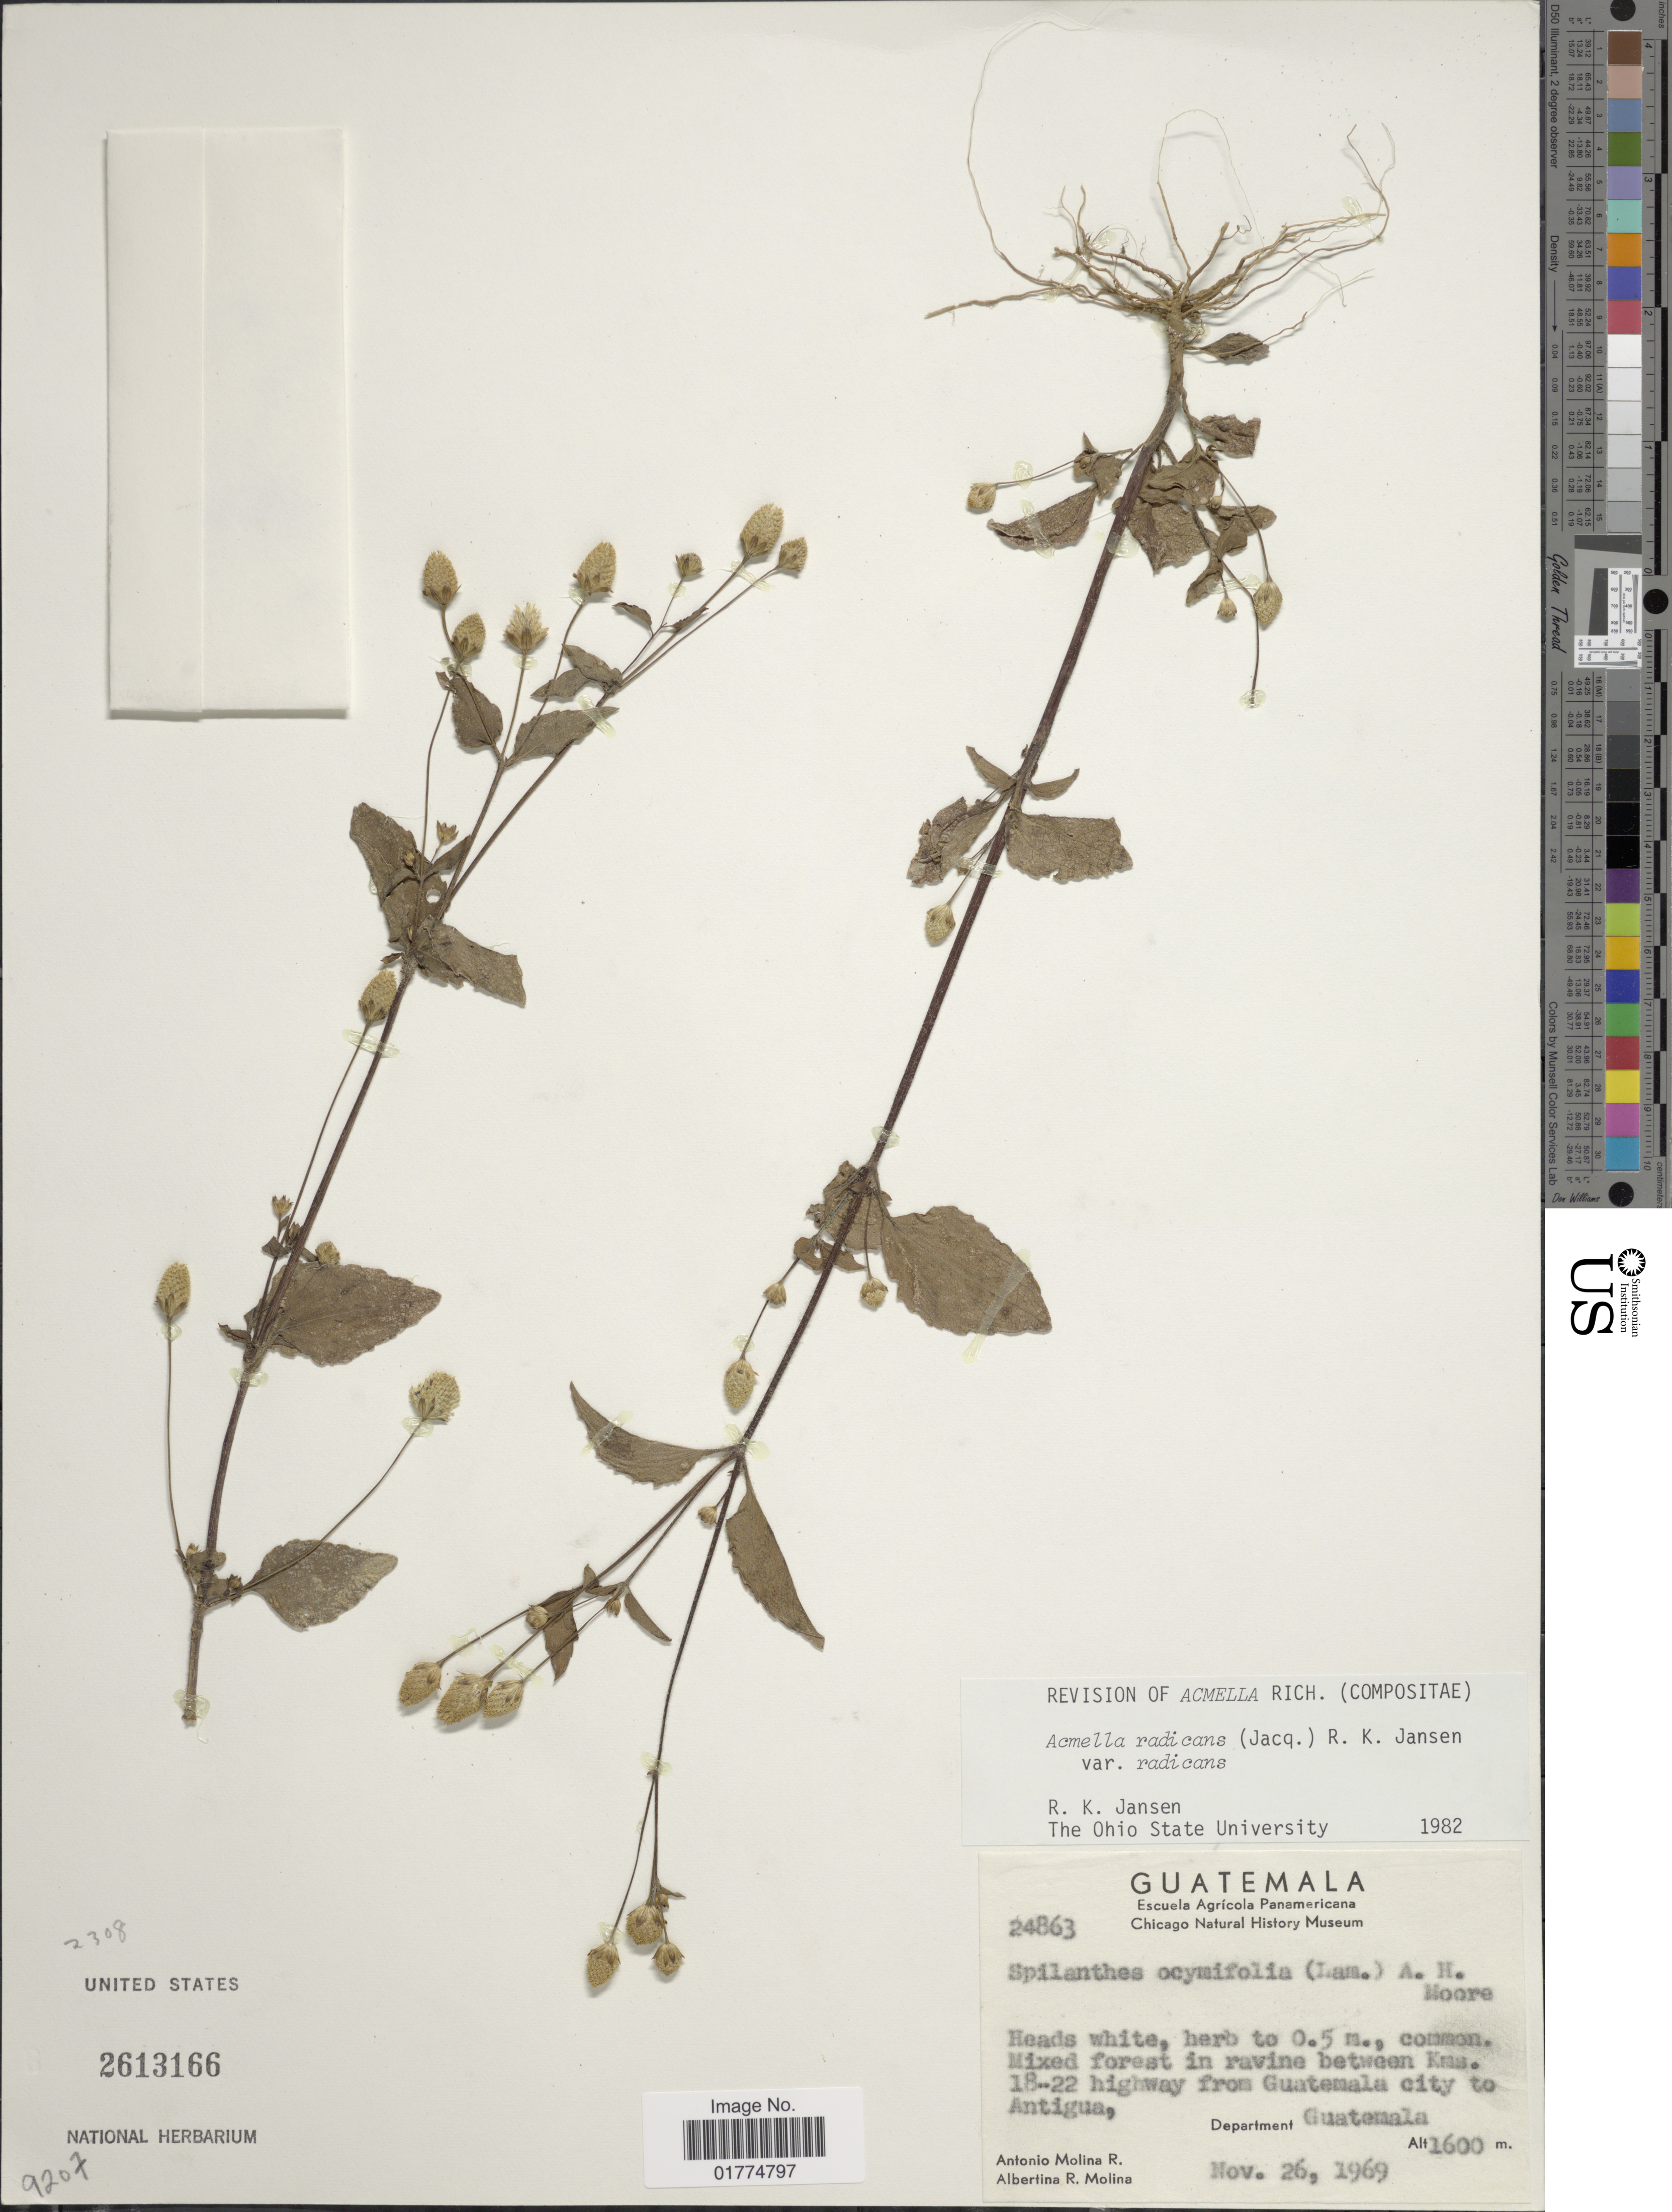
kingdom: Plantae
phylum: Tracheophyta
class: Magnoliopsida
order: Asterales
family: Asteraceae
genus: Acmella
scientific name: Acmella radicans var. radicans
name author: (Jacq.) R.K. Jansen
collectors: A. Molina R. & A. R. Molina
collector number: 24863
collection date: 1969-11-26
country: Guatemala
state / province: Guatemala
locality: Between Kms. 18-22 highway from Guatemala City to Antigua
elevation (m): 1600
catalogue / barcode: US 2613166